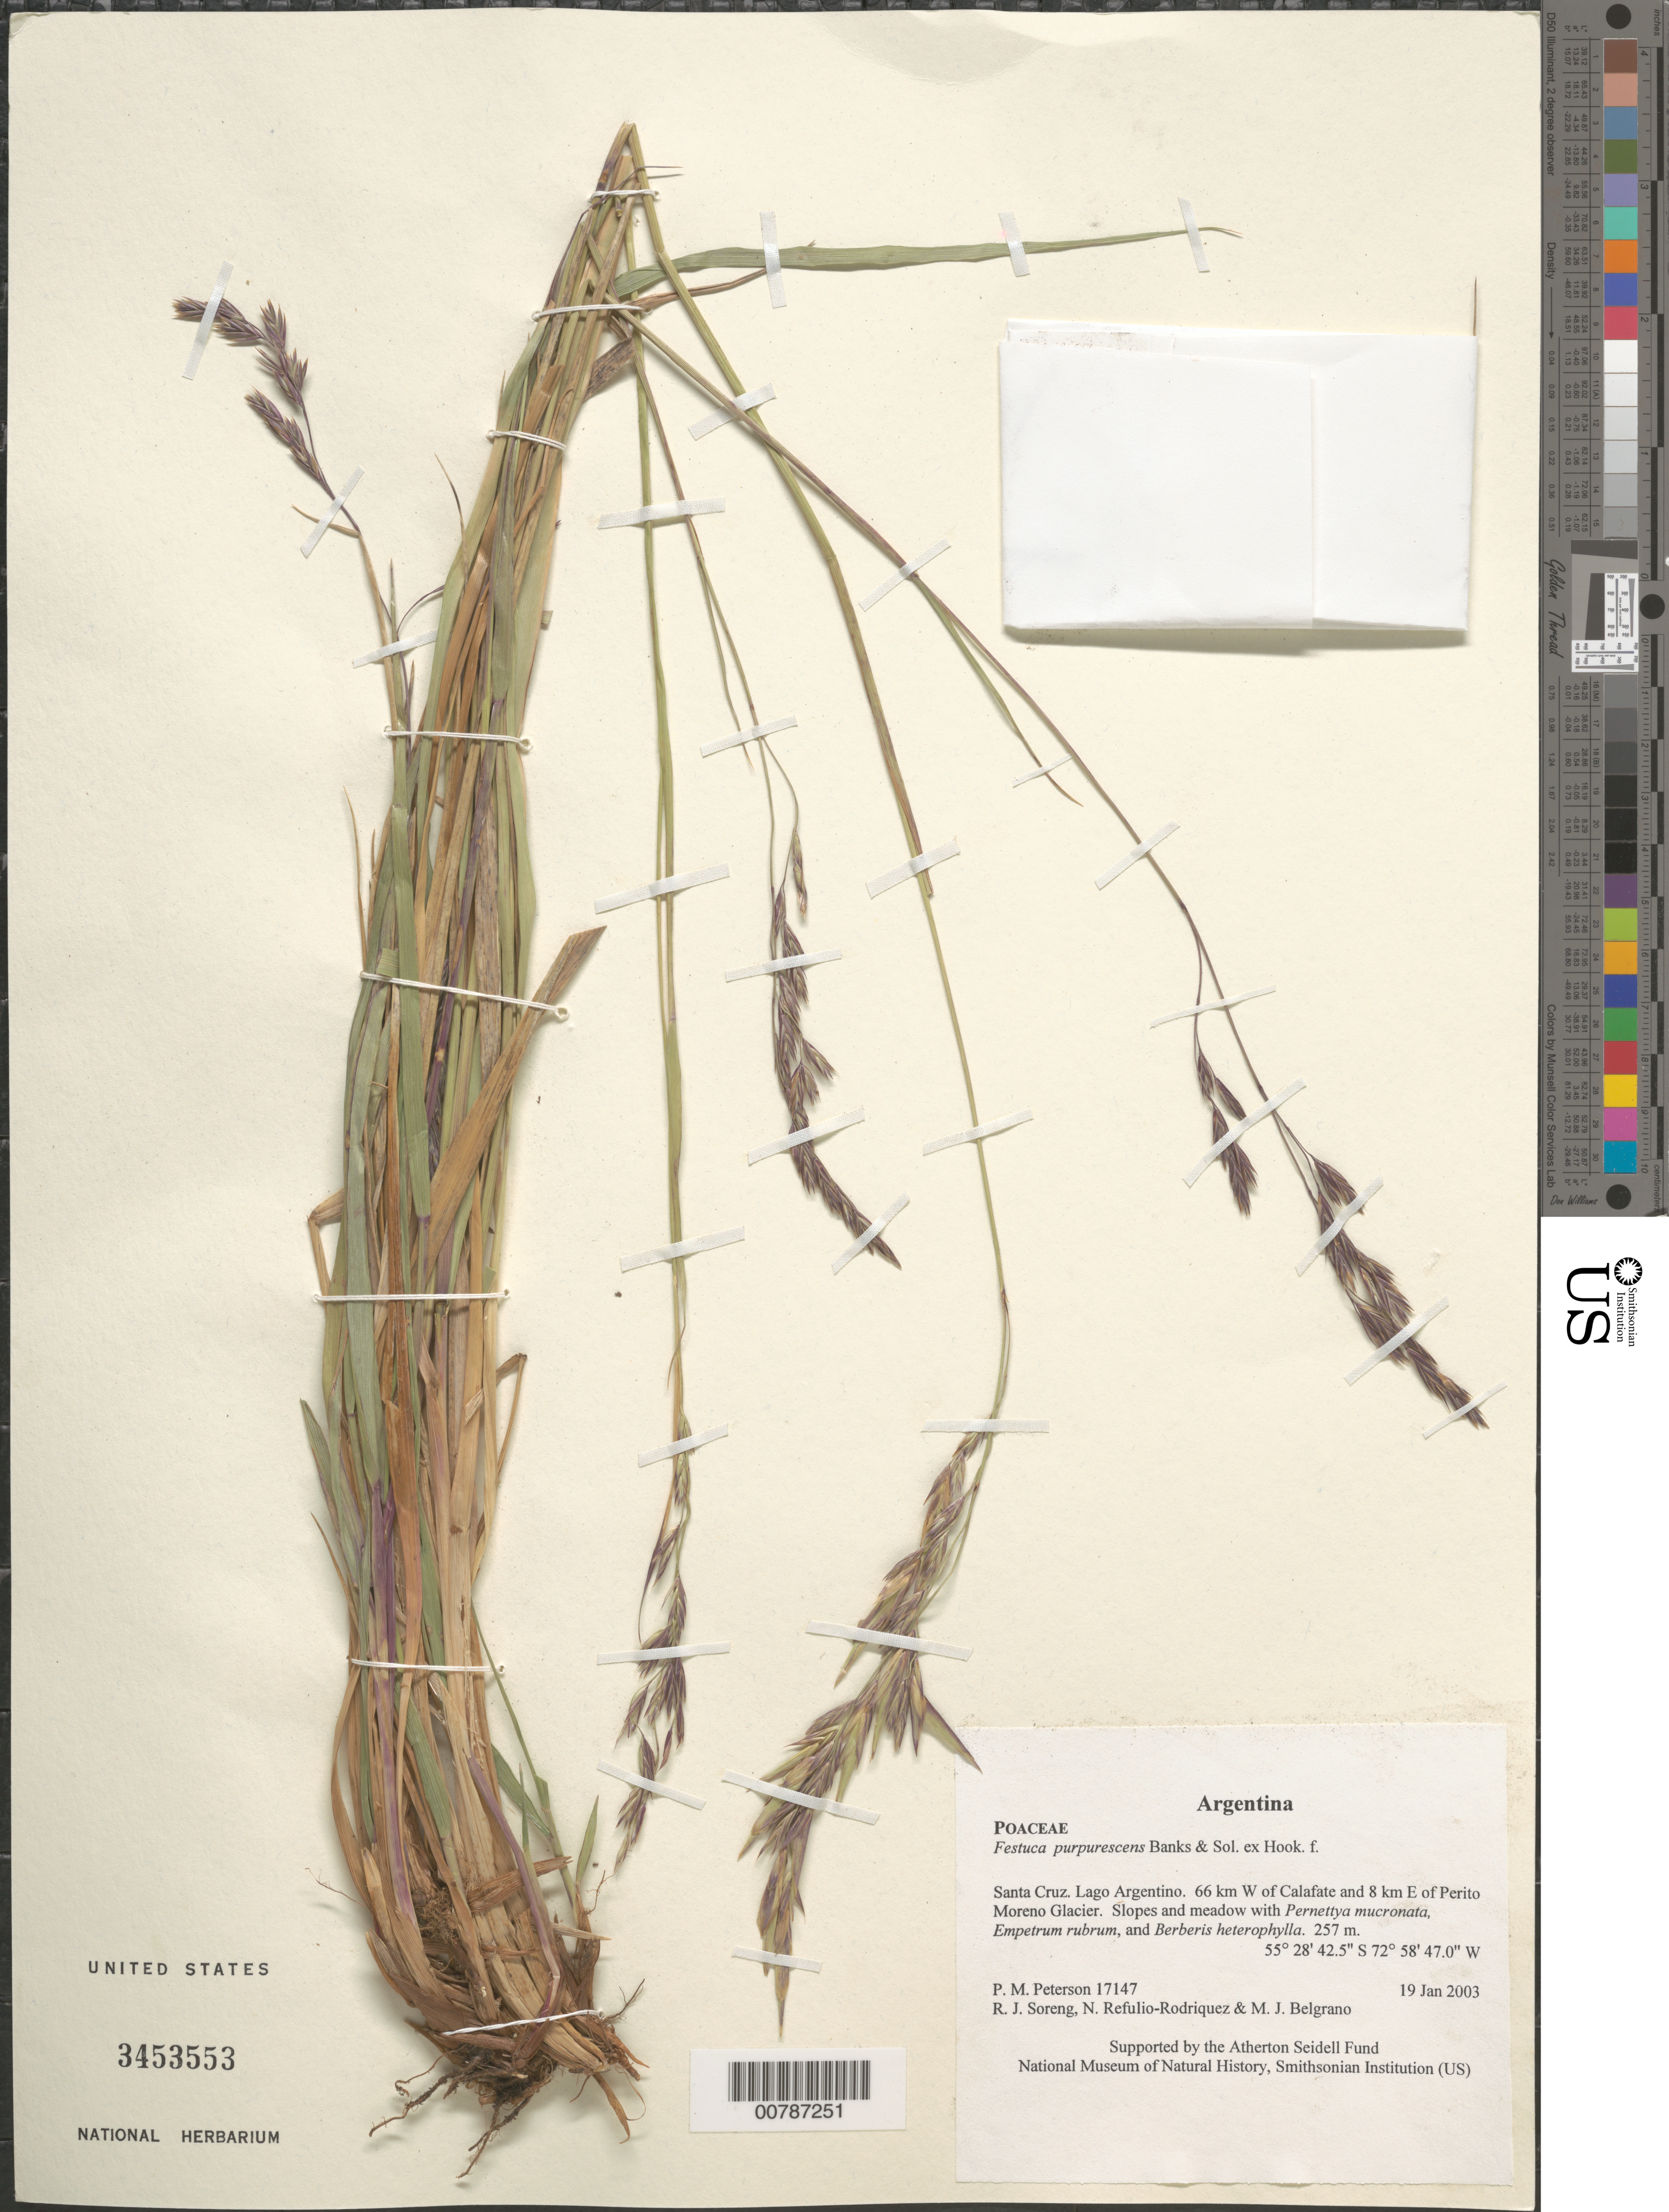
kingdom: Plantae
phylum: Tracheophyta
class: Liliopsida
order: Poales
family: Poaceae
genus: Festuca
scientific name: Festuca purpurascens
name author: Banks & Sol. ex Hook. f.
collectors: P. M. Peterson, R. J. Soreng, N. Refulio-Rodríguez & M. Belgrano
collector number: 17147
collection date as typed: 19 Jan 2003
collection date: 2003-01-19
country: Argentina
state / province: Santa Cruz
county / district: Lago Argentino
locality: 66 km W of Calafate and 8 km E of Perito Moreno Glacier. Slopes and meadow with Pernettya mucronata, Empetrum rubrum, and Berberis heterophylla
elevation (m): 257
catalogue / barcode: US 3453553